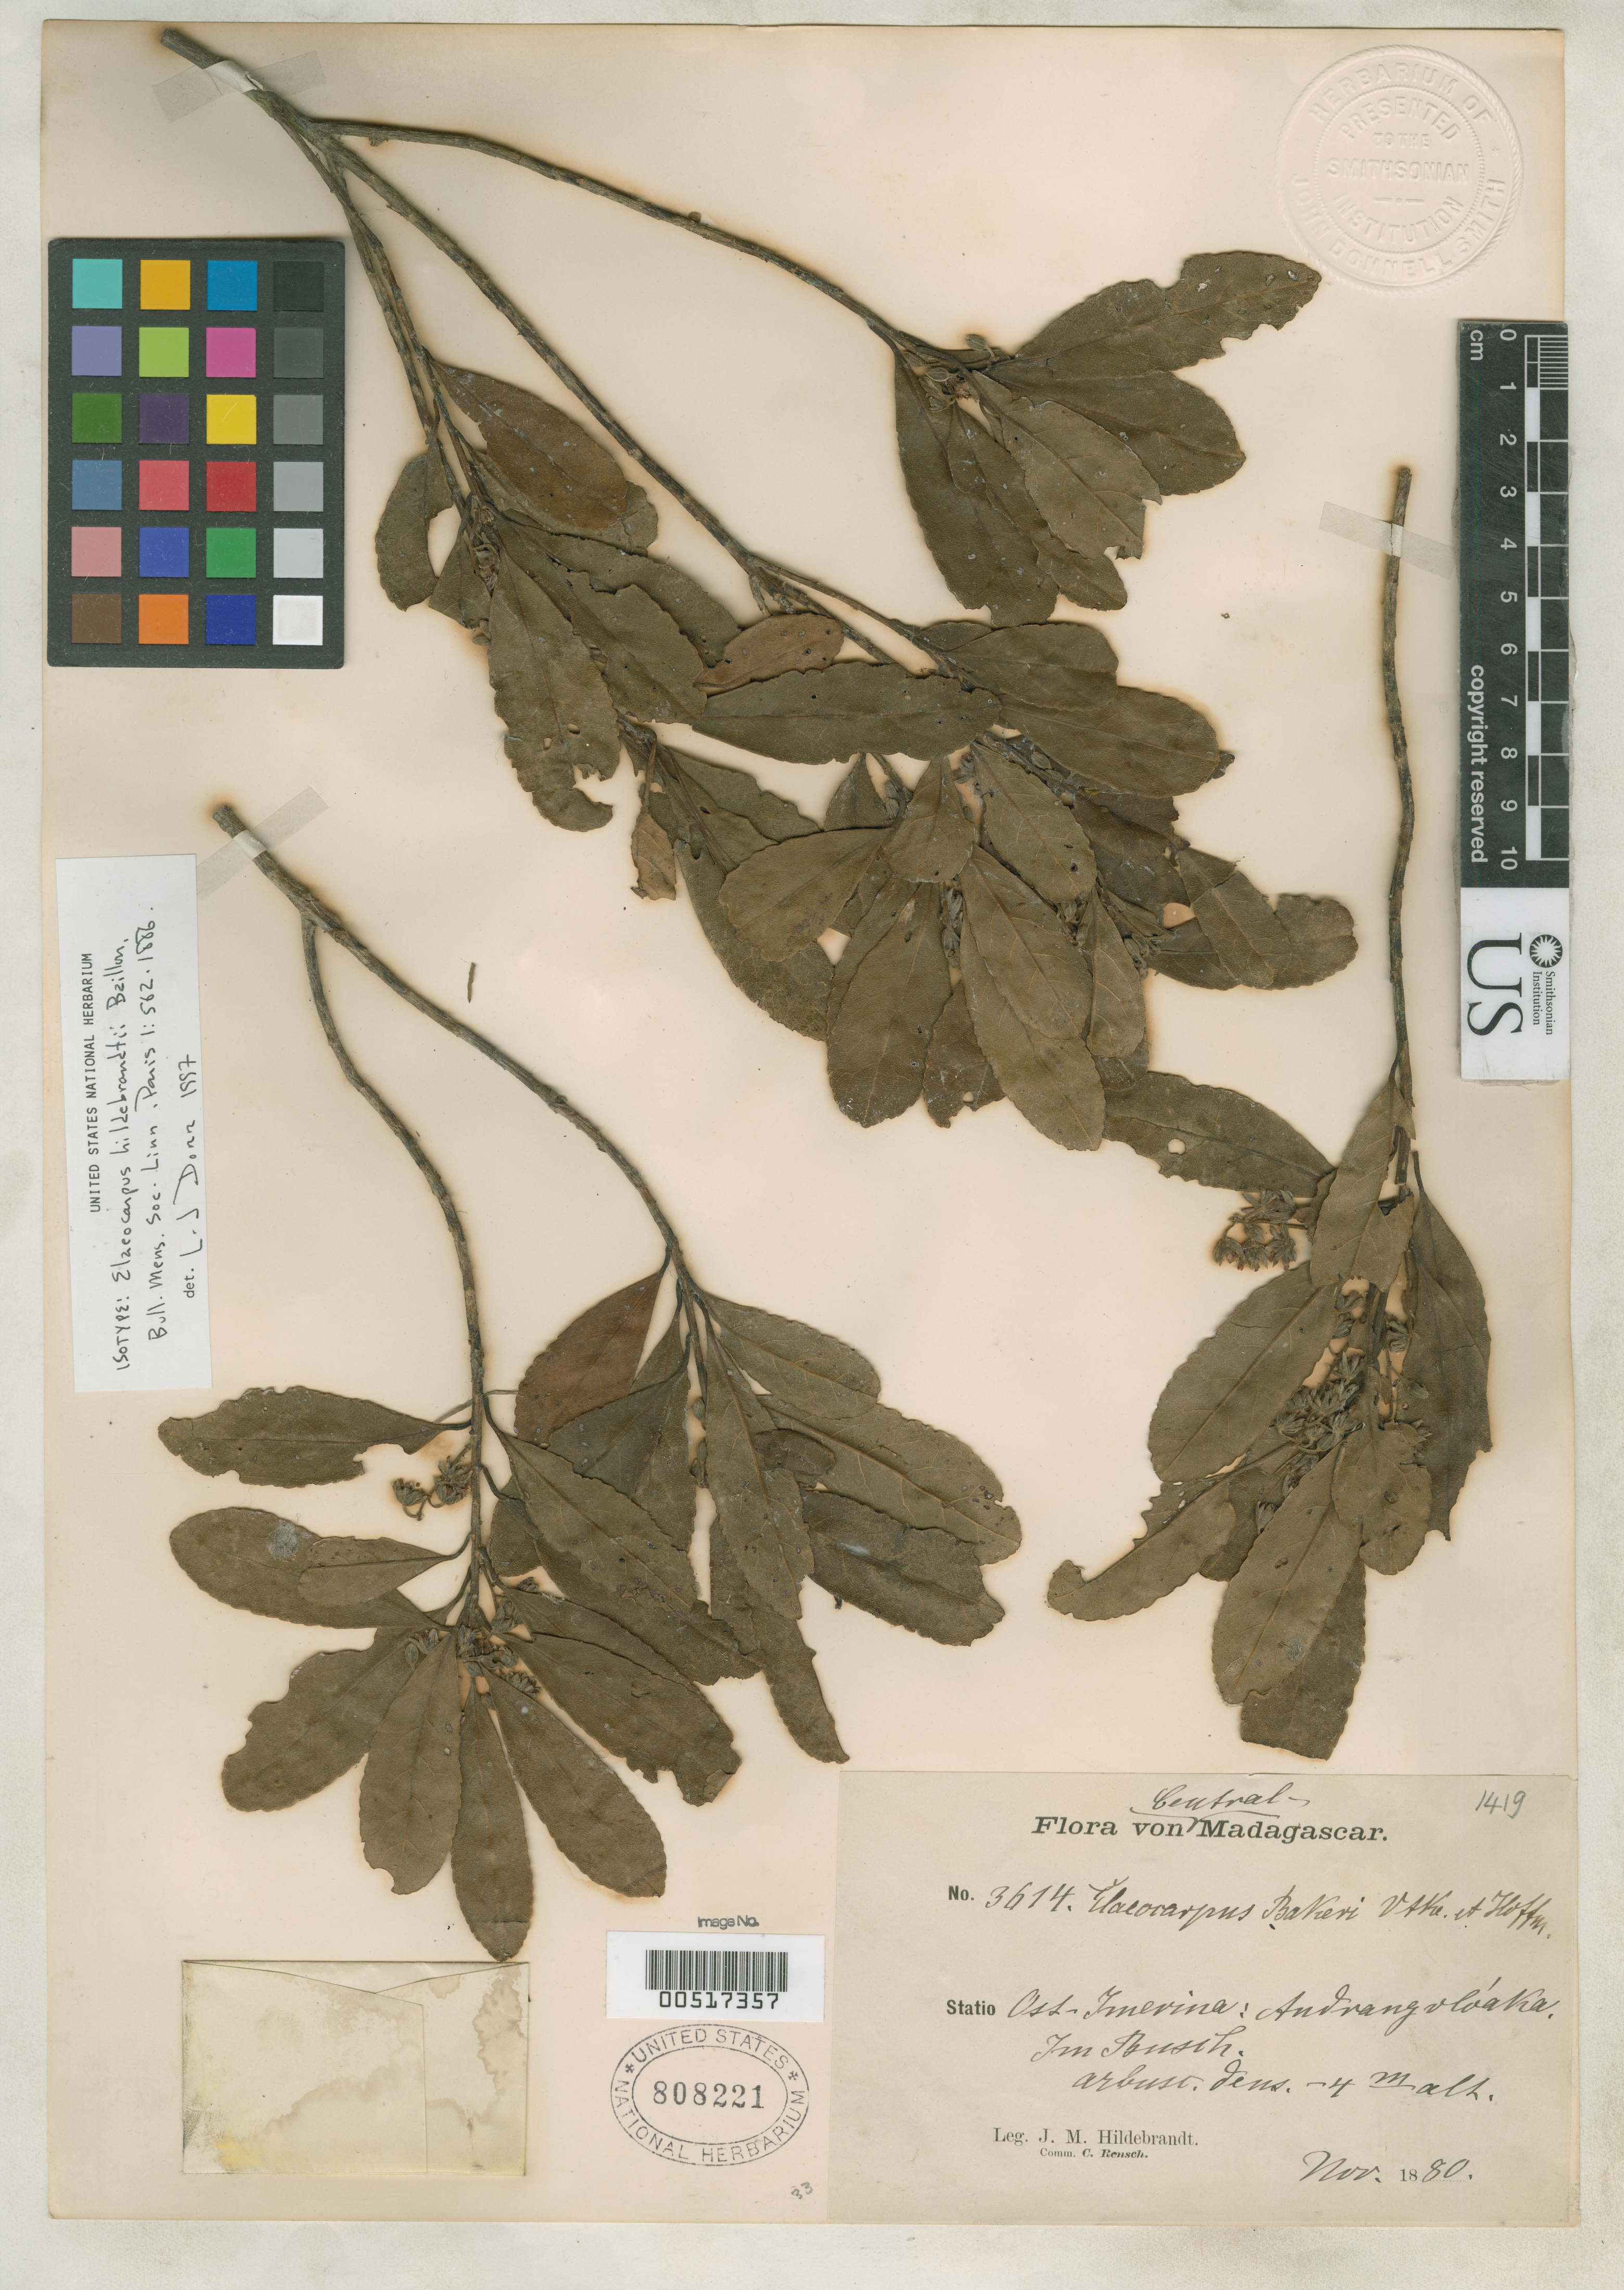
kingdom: Plantae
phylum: Tracheophyta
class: Magnoliopsida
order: Oxalidales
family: Elaeocarpaceae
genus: Elaeocarpus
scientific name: Elaeocarpus hildebrandtii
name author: Baill.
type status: Isotype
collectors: J. Hildebrandt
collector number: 3614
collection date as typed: Nov 1880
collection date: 1880-11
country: Madagascar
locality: Ass. Imevina, and Rangoloaha (sp).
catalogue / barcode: US 808221